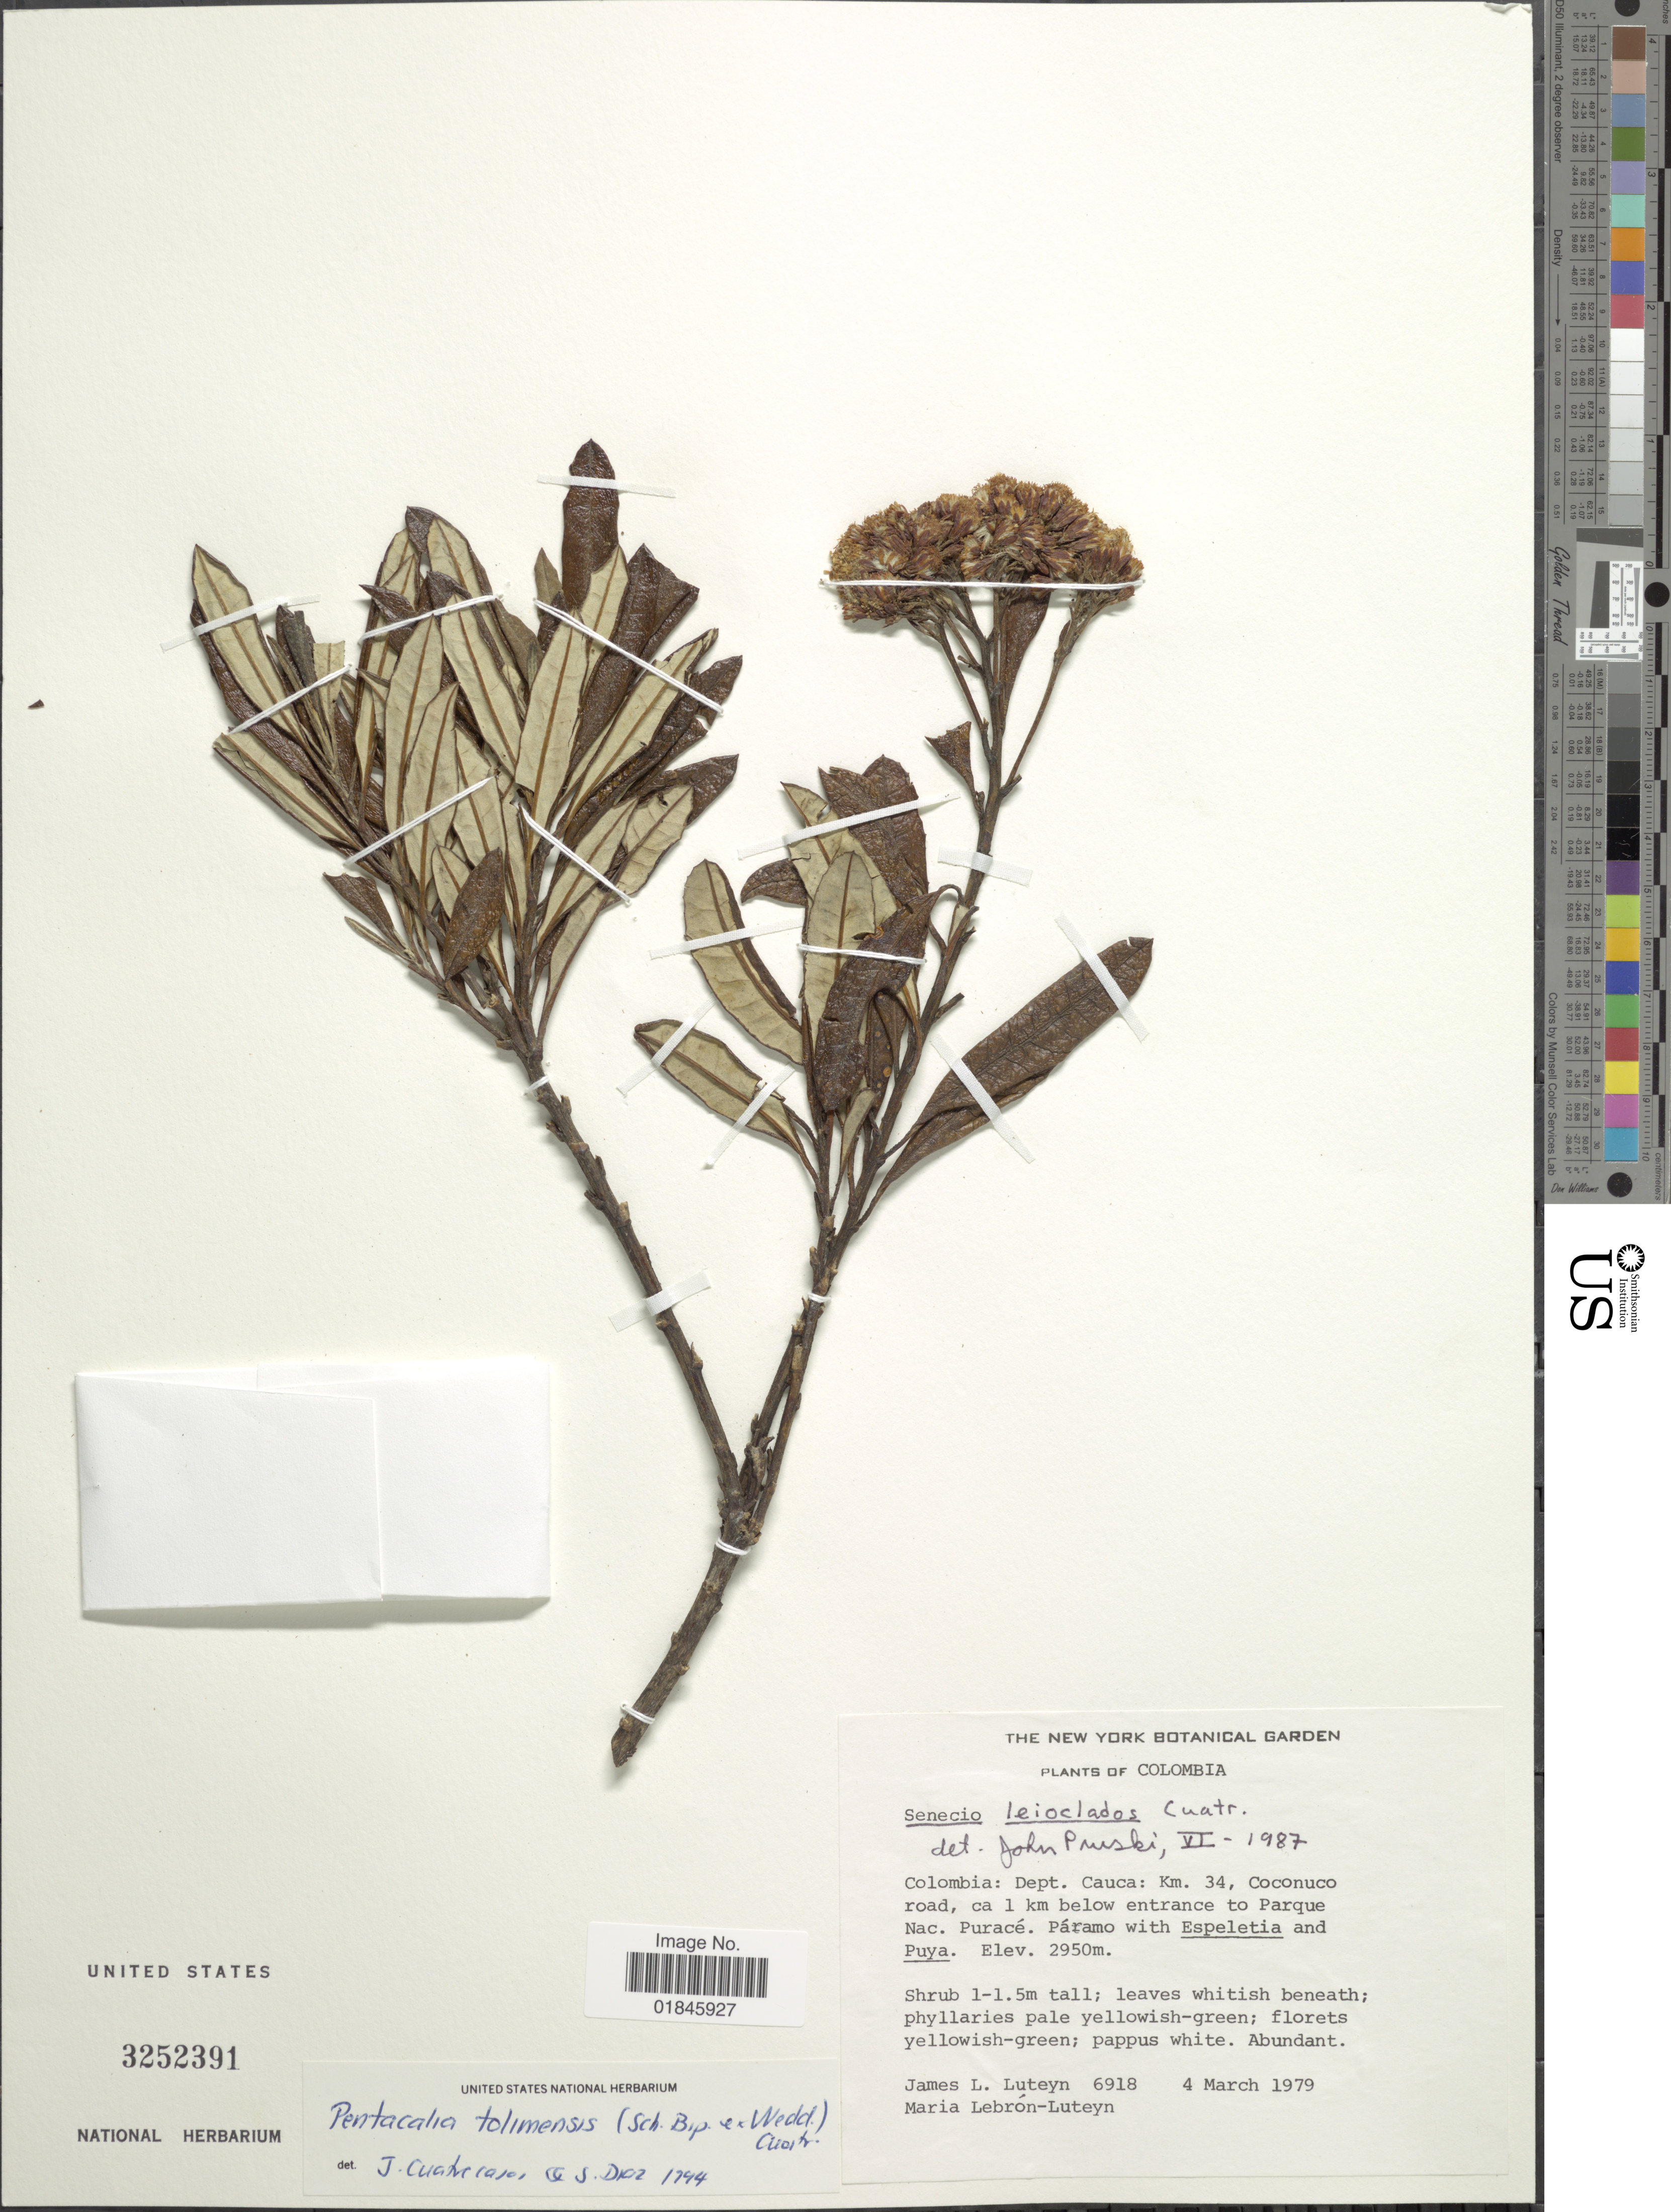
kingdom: Plantae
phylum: Tracheophyta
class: Magnoliopsida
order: Asterales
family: Asteraceae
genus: Pentacalia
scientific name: Pentacalia tolimensis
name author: (Sch. Bip. ex Wedd.) Cuatrec.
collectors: J. L. Luteyn & M. L. Lebrón-Luteyn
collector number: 6918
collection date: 1979-03-04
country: Colombia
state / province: Cauca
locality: Colombia: Dept. Cauca: Km. 34, Coconuco road, ca 1 km below entrance to Parque Nac. Puracé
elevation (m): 2950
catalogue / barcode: US 3252391